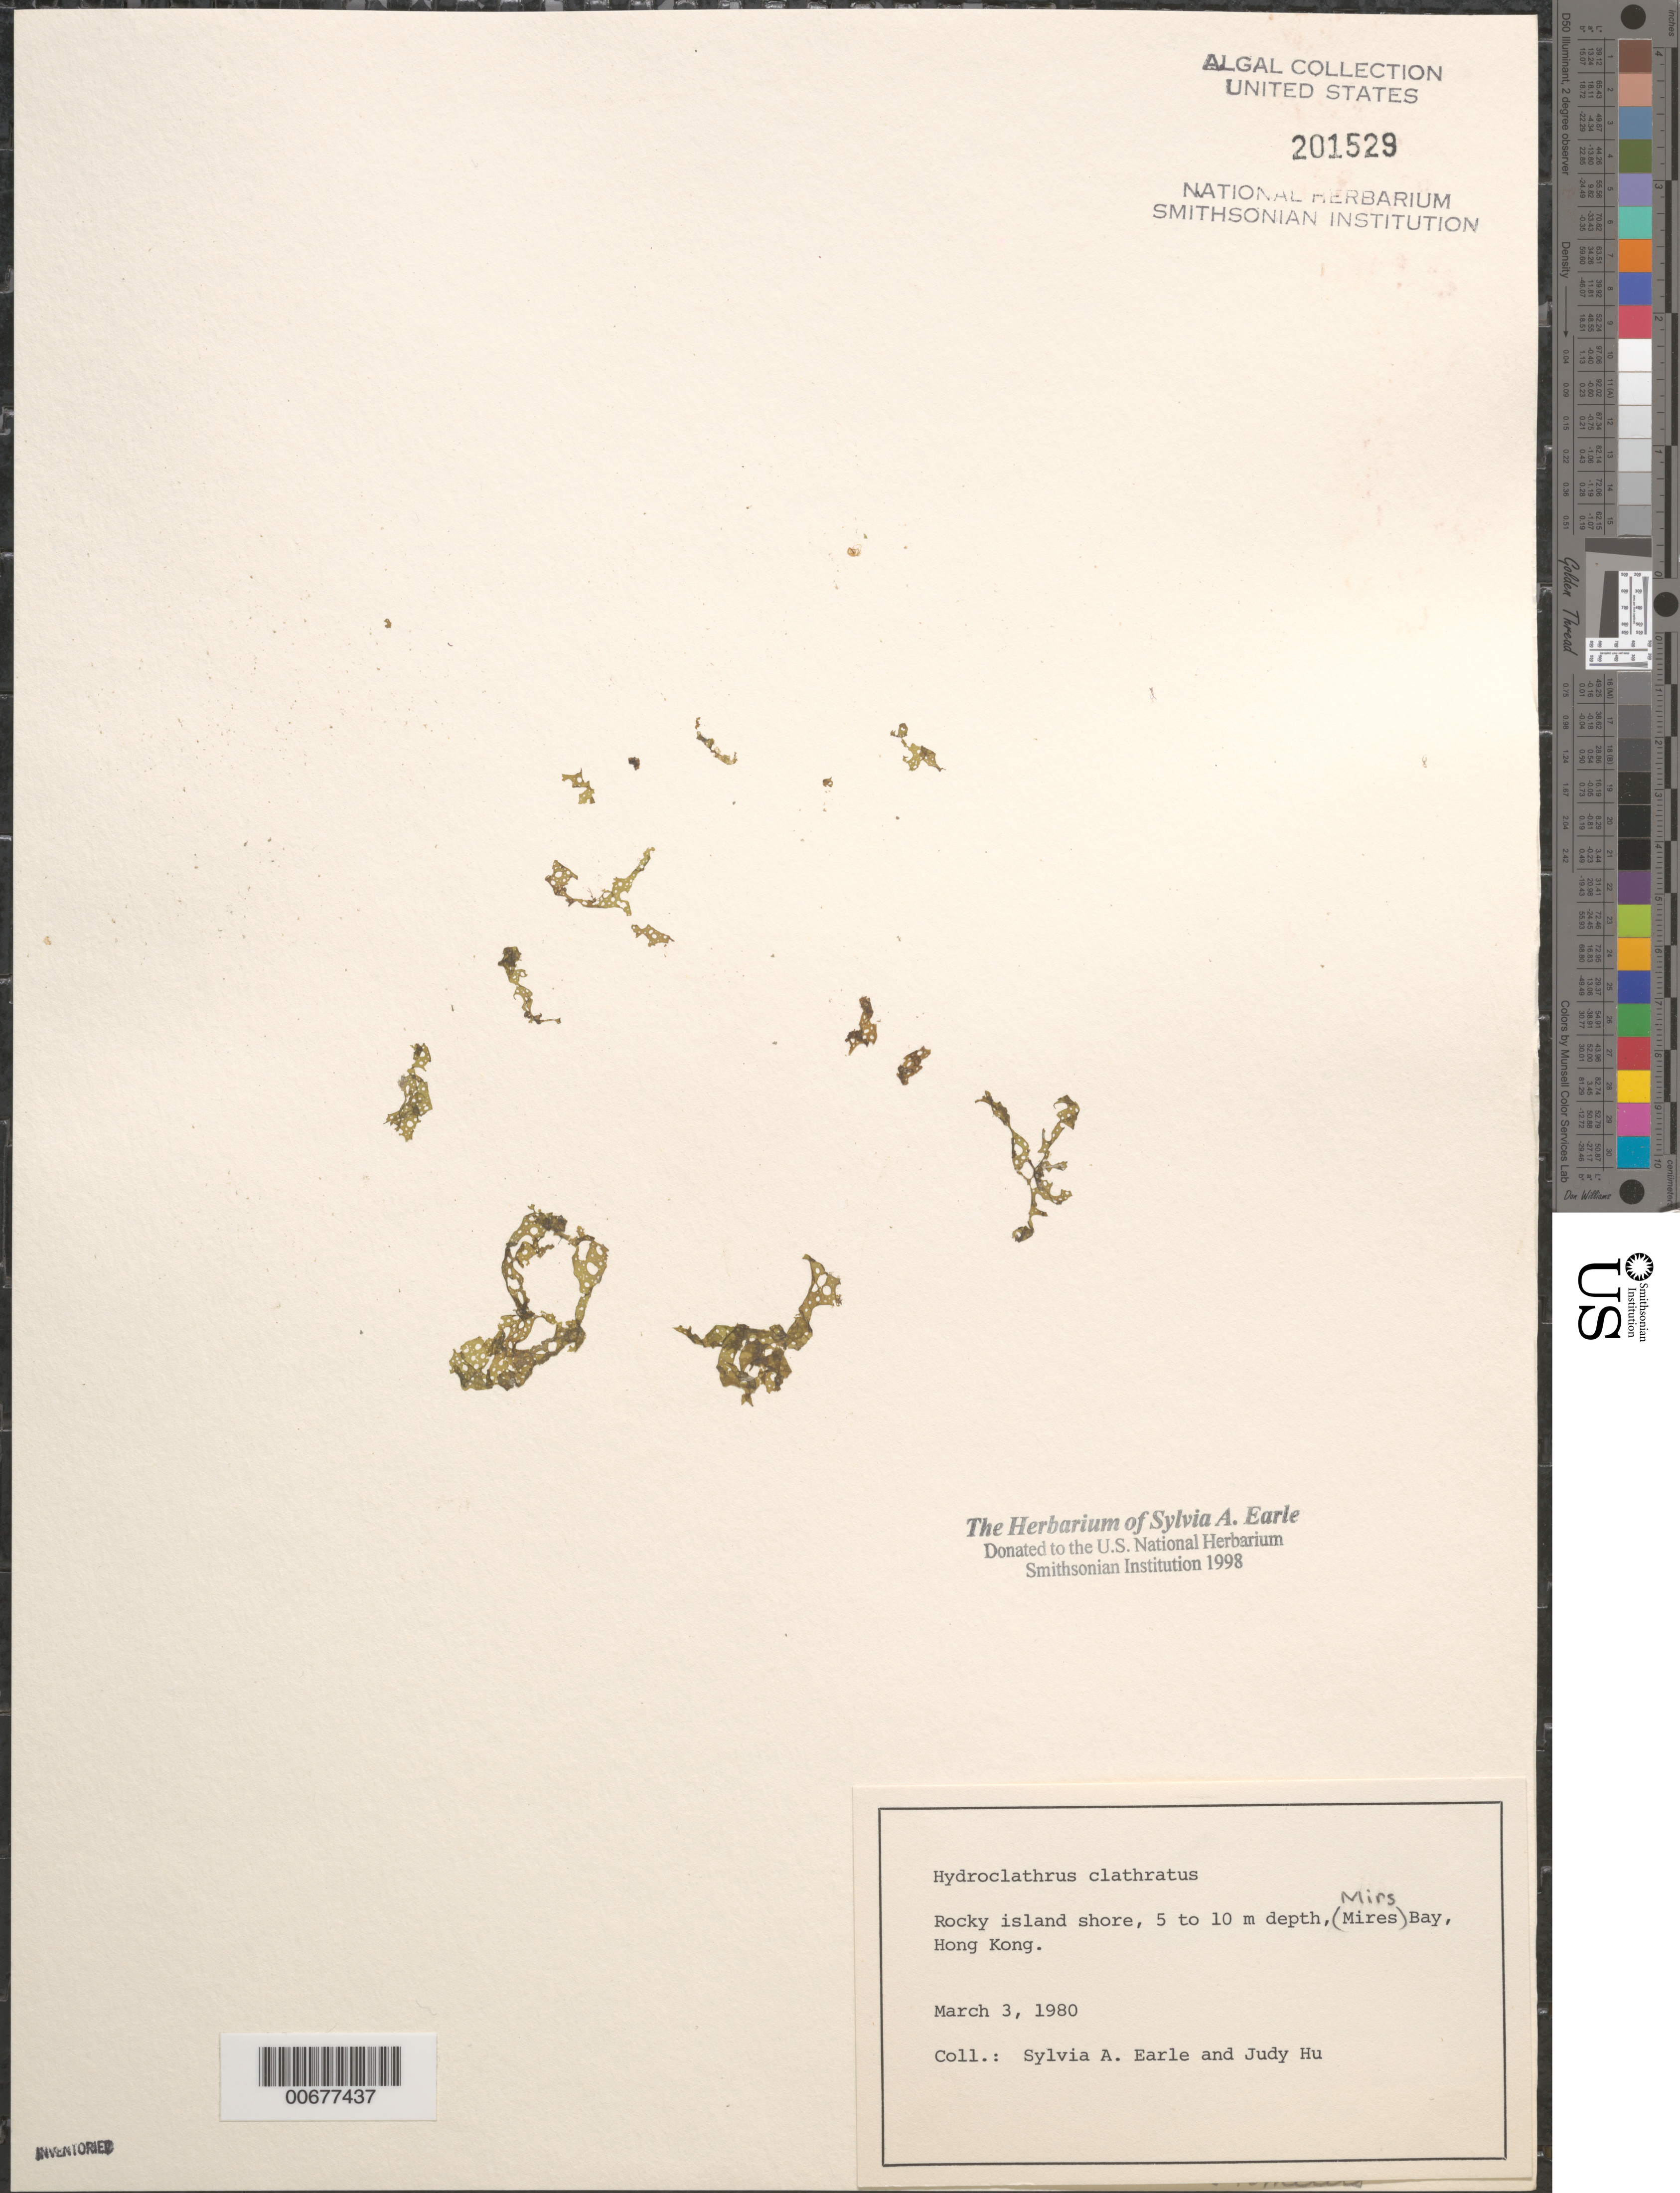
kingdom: Chromista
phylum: Ochrophyta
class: Phaeophyceae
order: Scytosiphonales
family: Scytosiphonaceae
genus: Hydroclathrus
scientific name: Hydroclathrus clathratus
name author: (C. Agardh) M. Howe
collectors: S. A. Earle & J. Hu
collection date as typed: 03 Mar 1980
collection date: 1980-03-03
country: China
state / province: Hong Kong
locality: Mirs Bay (Mires Bay), New Territories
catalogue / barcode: US 201529